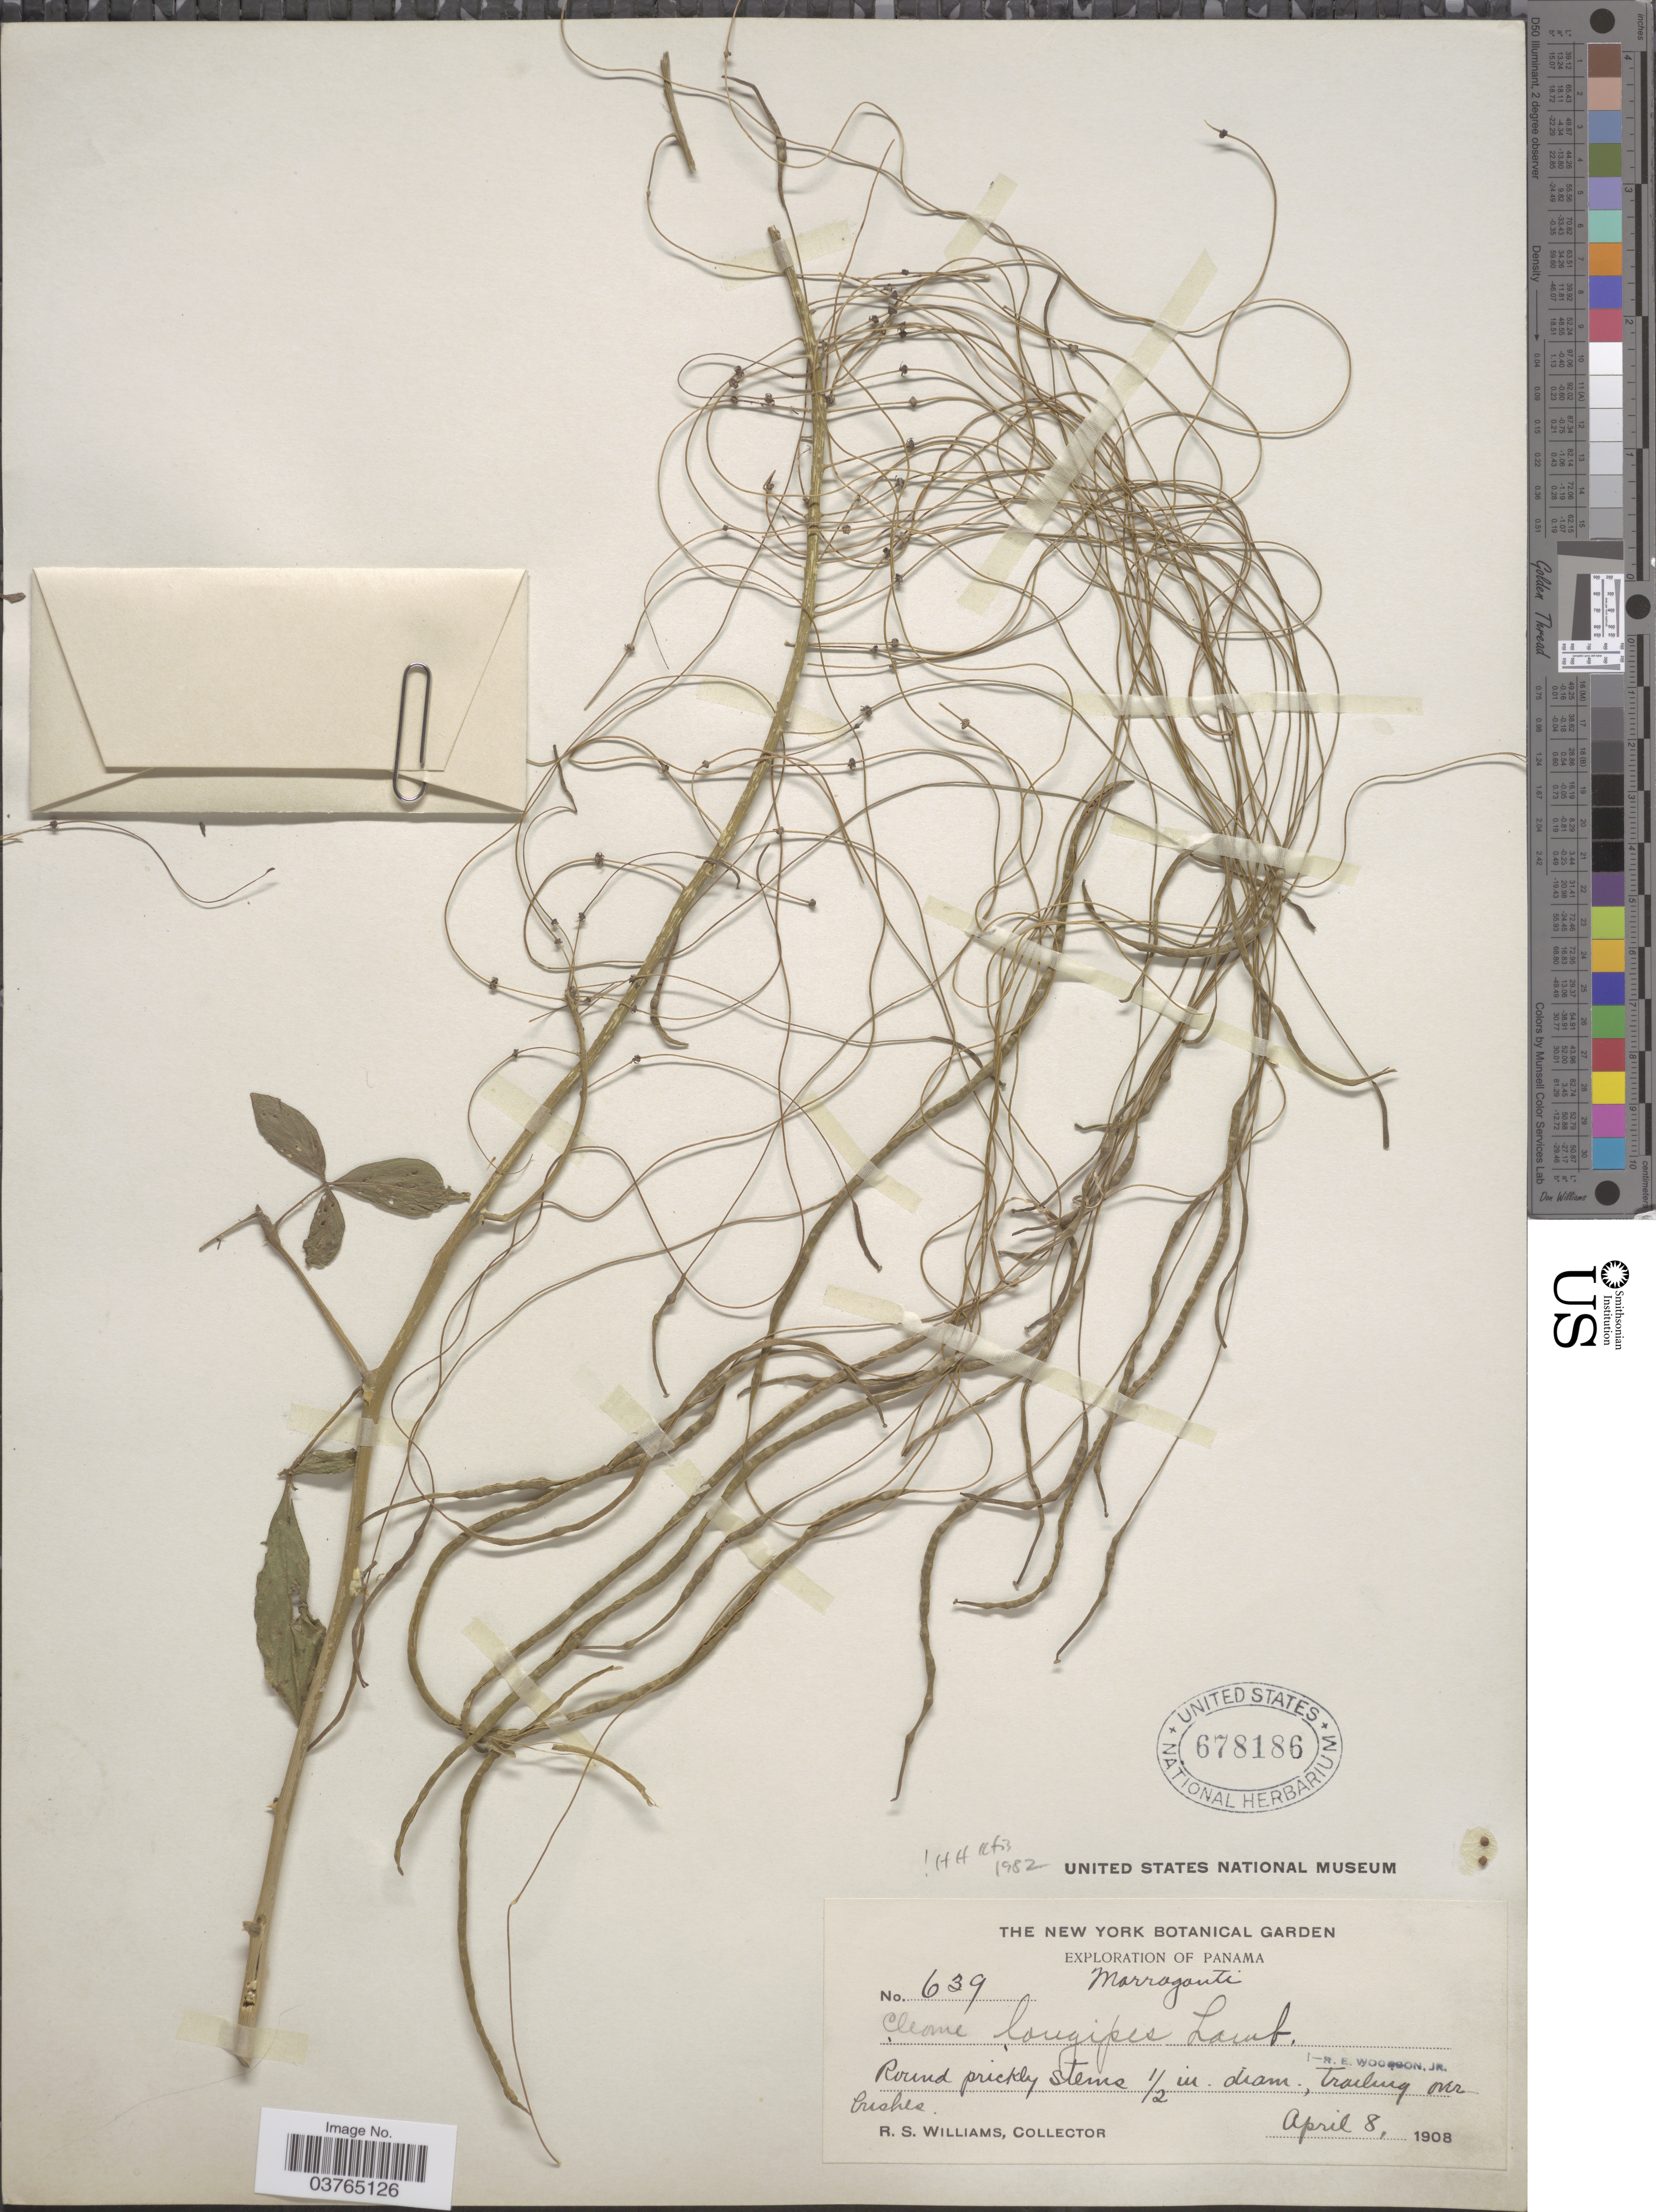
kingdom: Plantae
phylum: Tracheophyta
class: Magnoliopsida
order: Brassicales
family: Cleomaceae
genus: Tarenaya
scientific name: Tarenaya longipes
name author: (Lamb. ex DC.) Iltis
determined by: Strong, M. T., (US), Smithsonian Institution - National Museum of Natural History (UNITED STATES)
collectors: R. S. Williams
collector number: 639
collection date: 1908-04-08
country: Panama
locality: Marraganti.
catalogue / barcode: US 678186